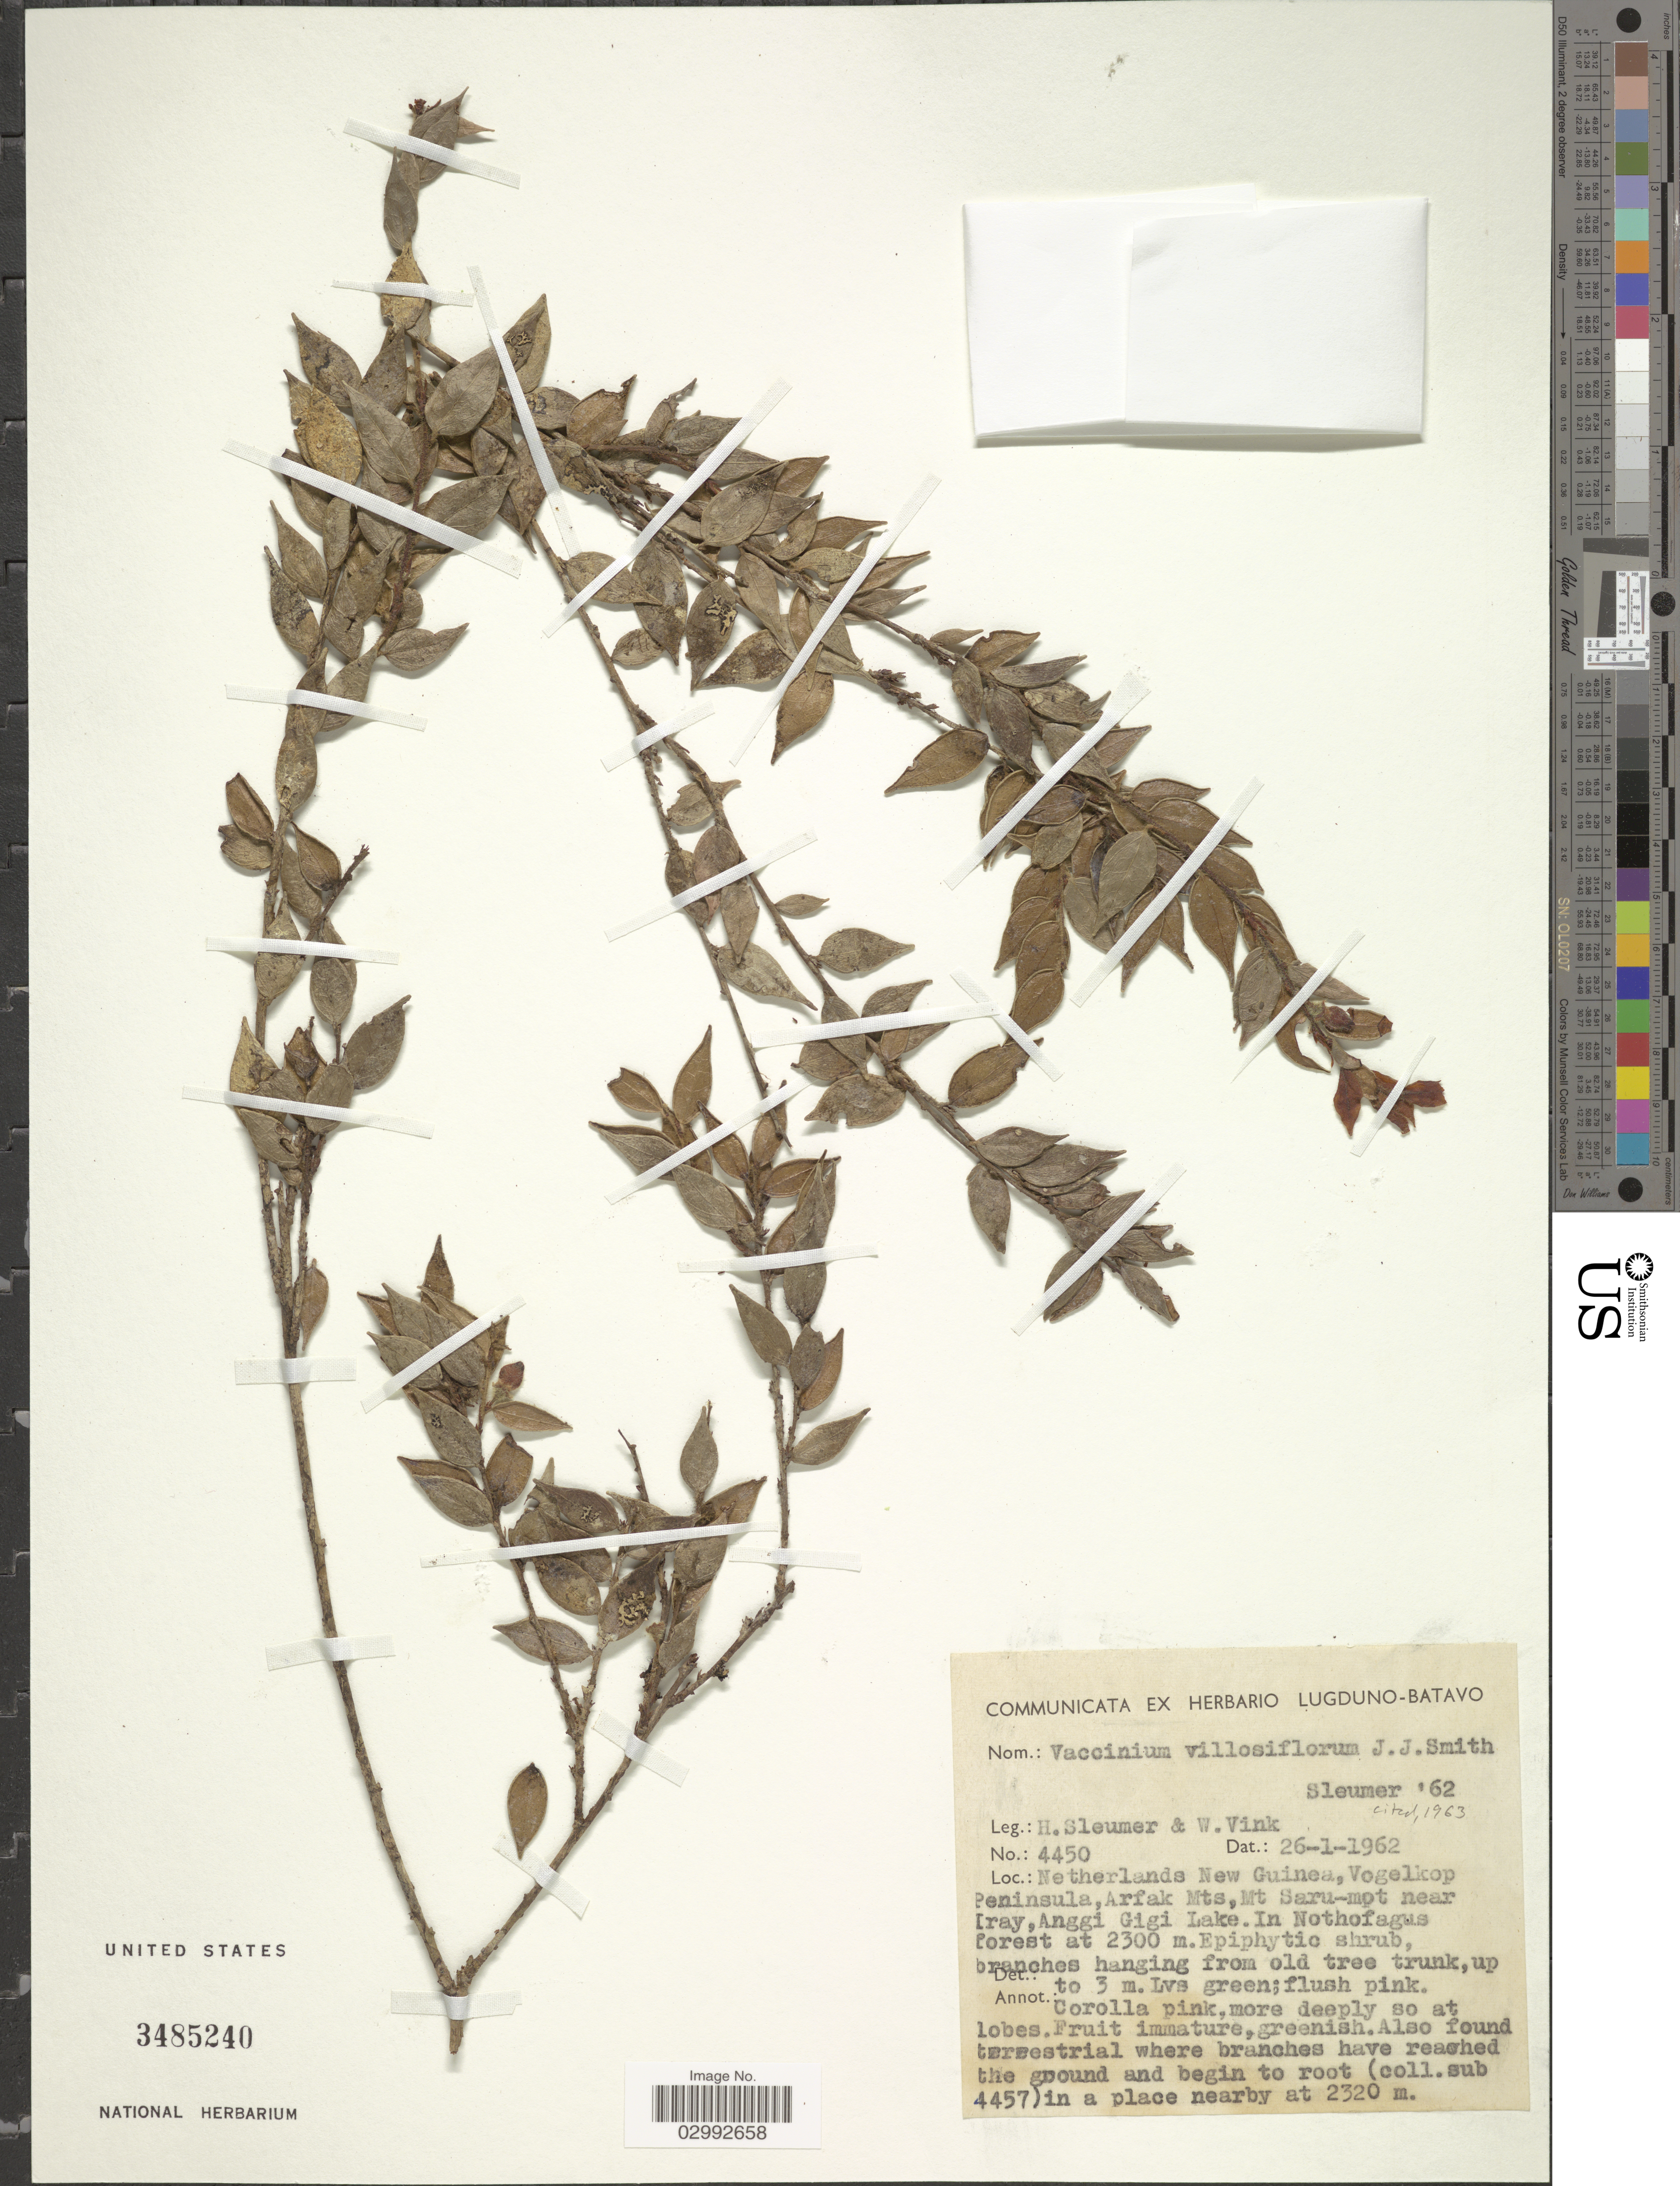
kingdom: Plantae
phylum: Tracheophyta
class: Magnoliopsida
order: Ericales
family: Ericaceae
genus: Vaccinium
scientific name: Vaccinium villosiflorum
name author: J.J. Sm.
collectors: H. O. Sleumer & W. Vink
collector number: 4450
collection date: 1962-01-26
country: Indonesia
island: New Guinea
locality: Netherlands New Guinea, Vogelkop Peninsula, Arfak Mts, Mt Saru-mot near [illegible text]ray, Anggi Gigi Lake.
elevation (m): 2300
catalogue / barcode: US 3485240